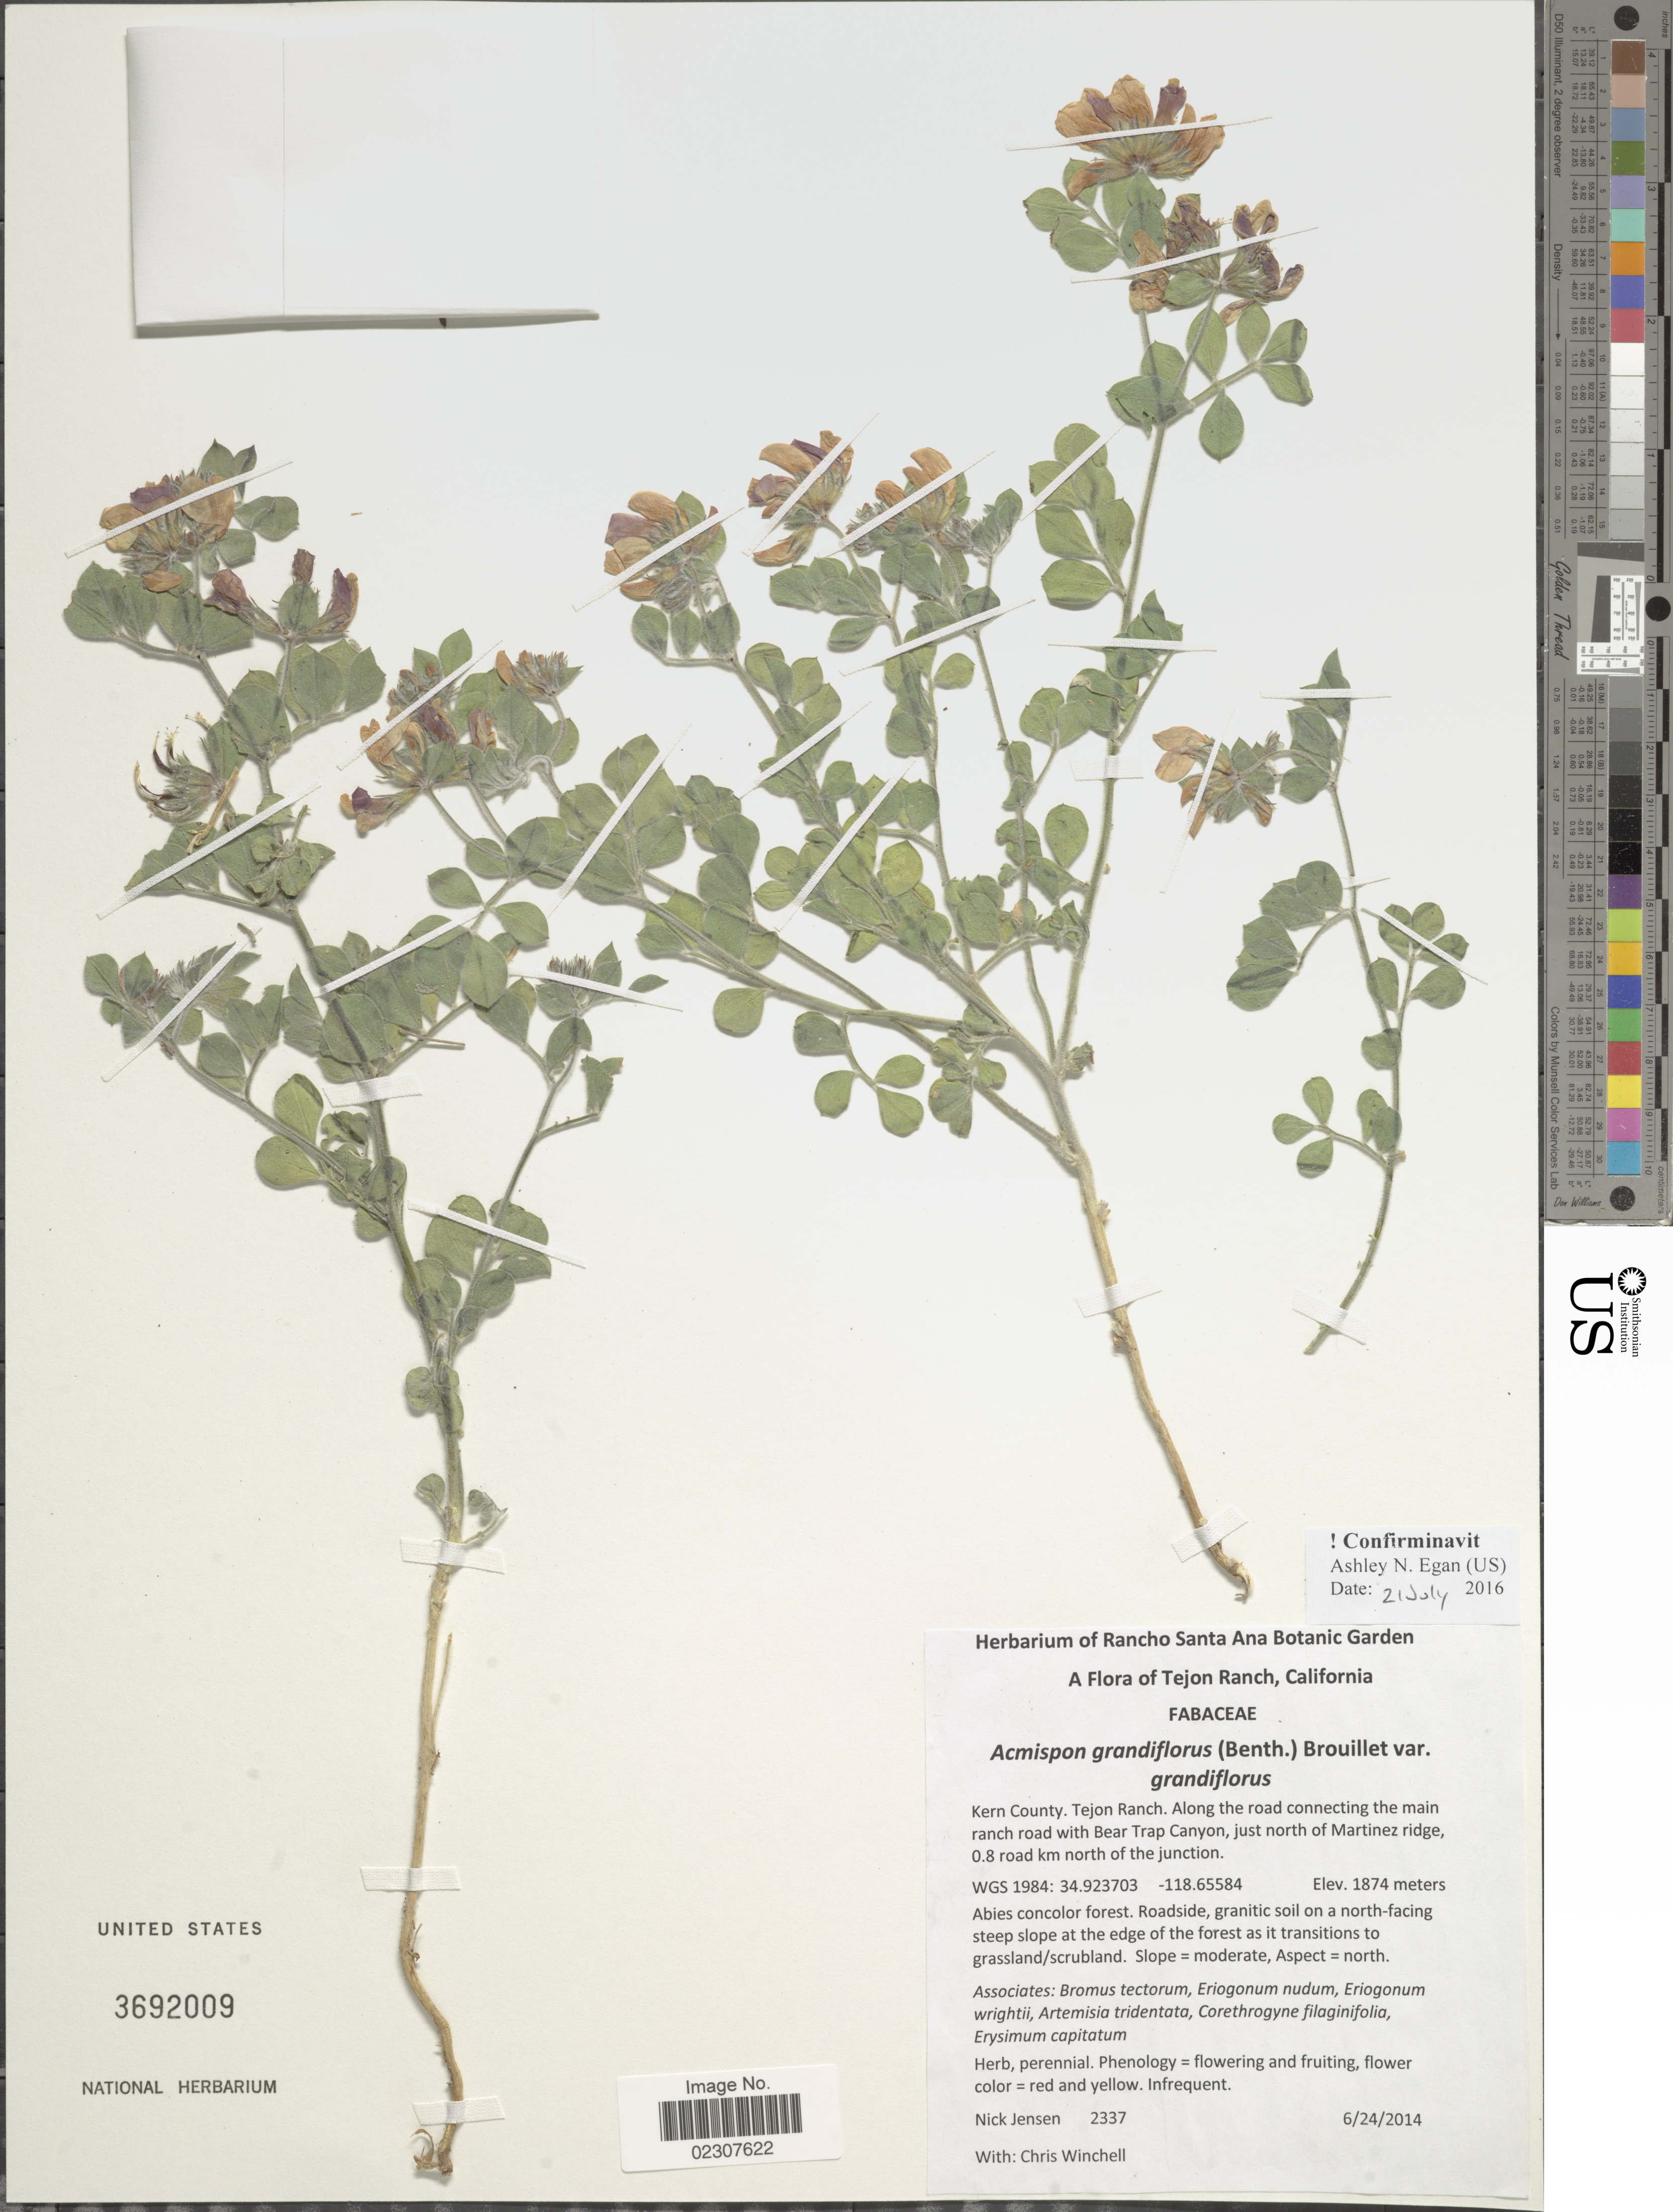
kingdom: Plantae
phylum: Tracheophyta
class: Magnoliopsida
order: Fabales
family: Fabaceae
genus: Acmispon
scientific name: Acmispon grandiflorus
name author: (Benth.) Brouillet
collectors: N. Jensen & C. Winchell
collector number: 2337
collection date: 2014-06-24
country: United States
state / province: California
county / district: Kern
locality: Tejon Ranch, Kern County. Tejon Ranch. Along the road connecting the main ranch road with Bear Trap Canyon, just north of Martinez ridge, 0.8 road km north of the junction, WGS 1984: 34.923703 -118.65584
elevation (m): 1874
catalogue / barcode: US 3692009